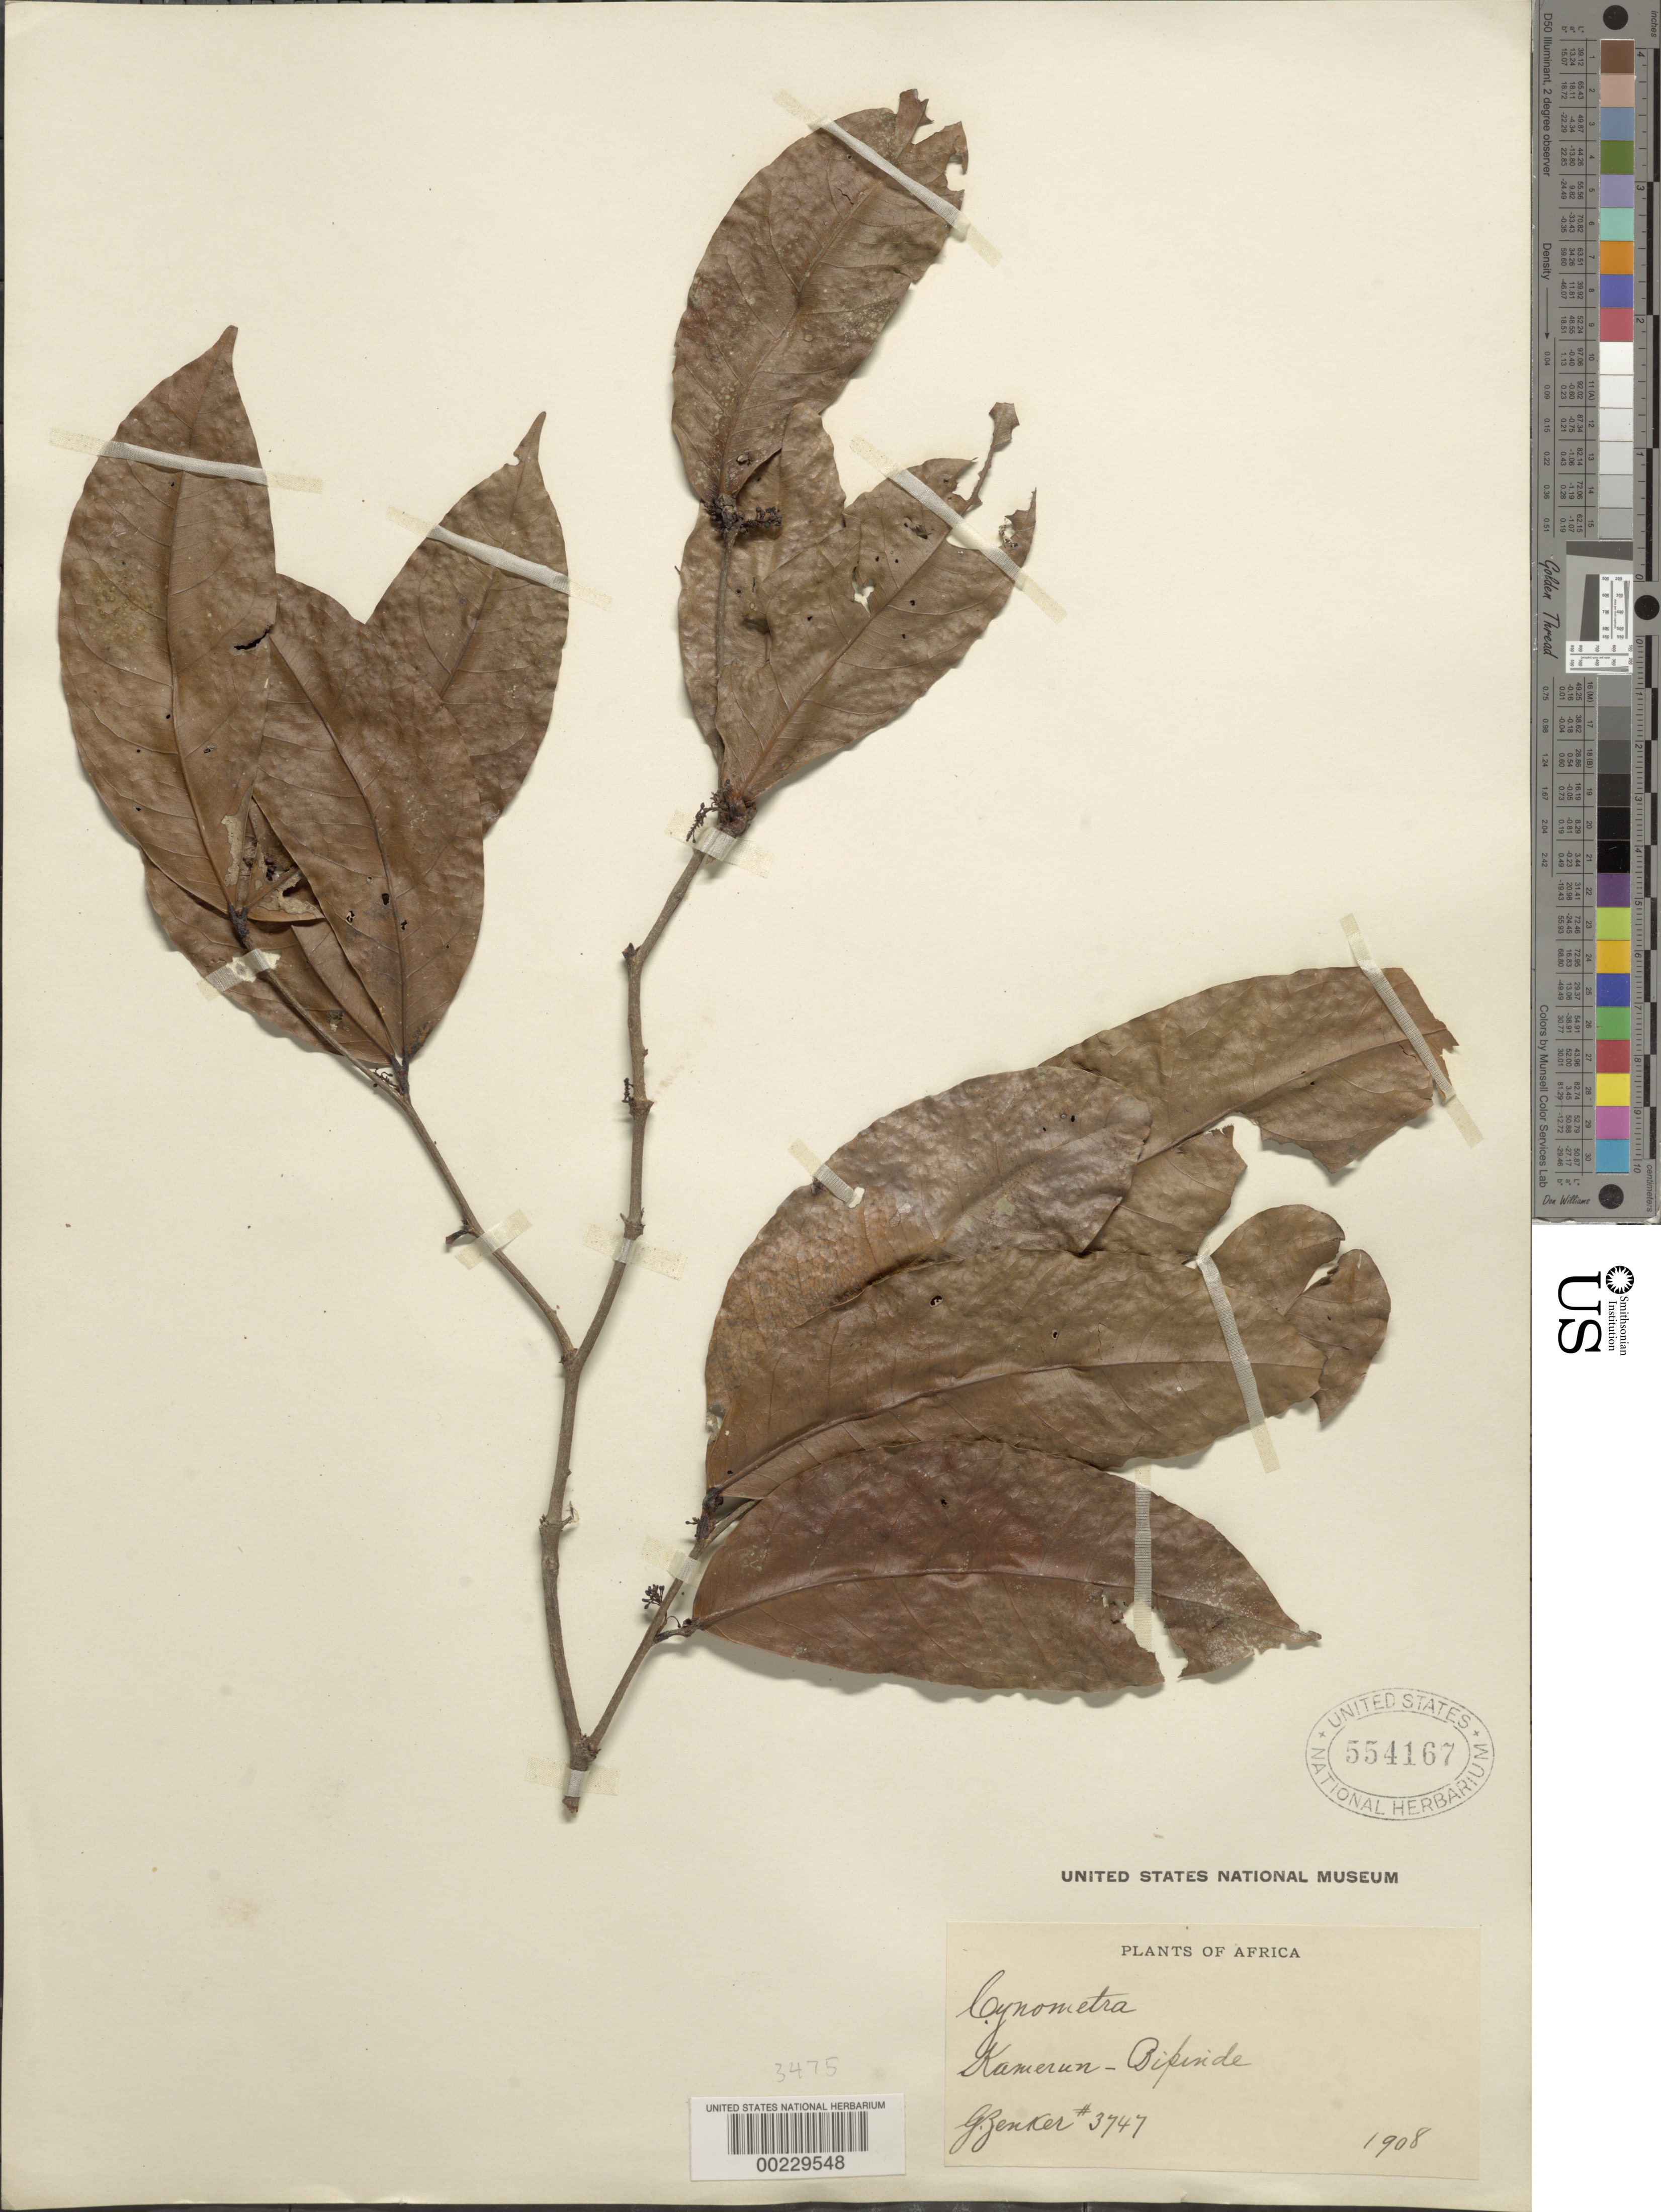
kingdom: Plantae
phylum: Tracheophyta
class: Magnoliopsida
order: Fabales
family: Fabaceae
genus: Cynometra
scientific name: Cynometra sp.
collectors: G. A. Zenker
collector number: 3747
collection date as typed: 1908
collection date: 1908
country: Cameroon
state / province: Sud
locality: Kamerun, Bipinde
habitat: Jungle area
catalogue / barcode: US 554167